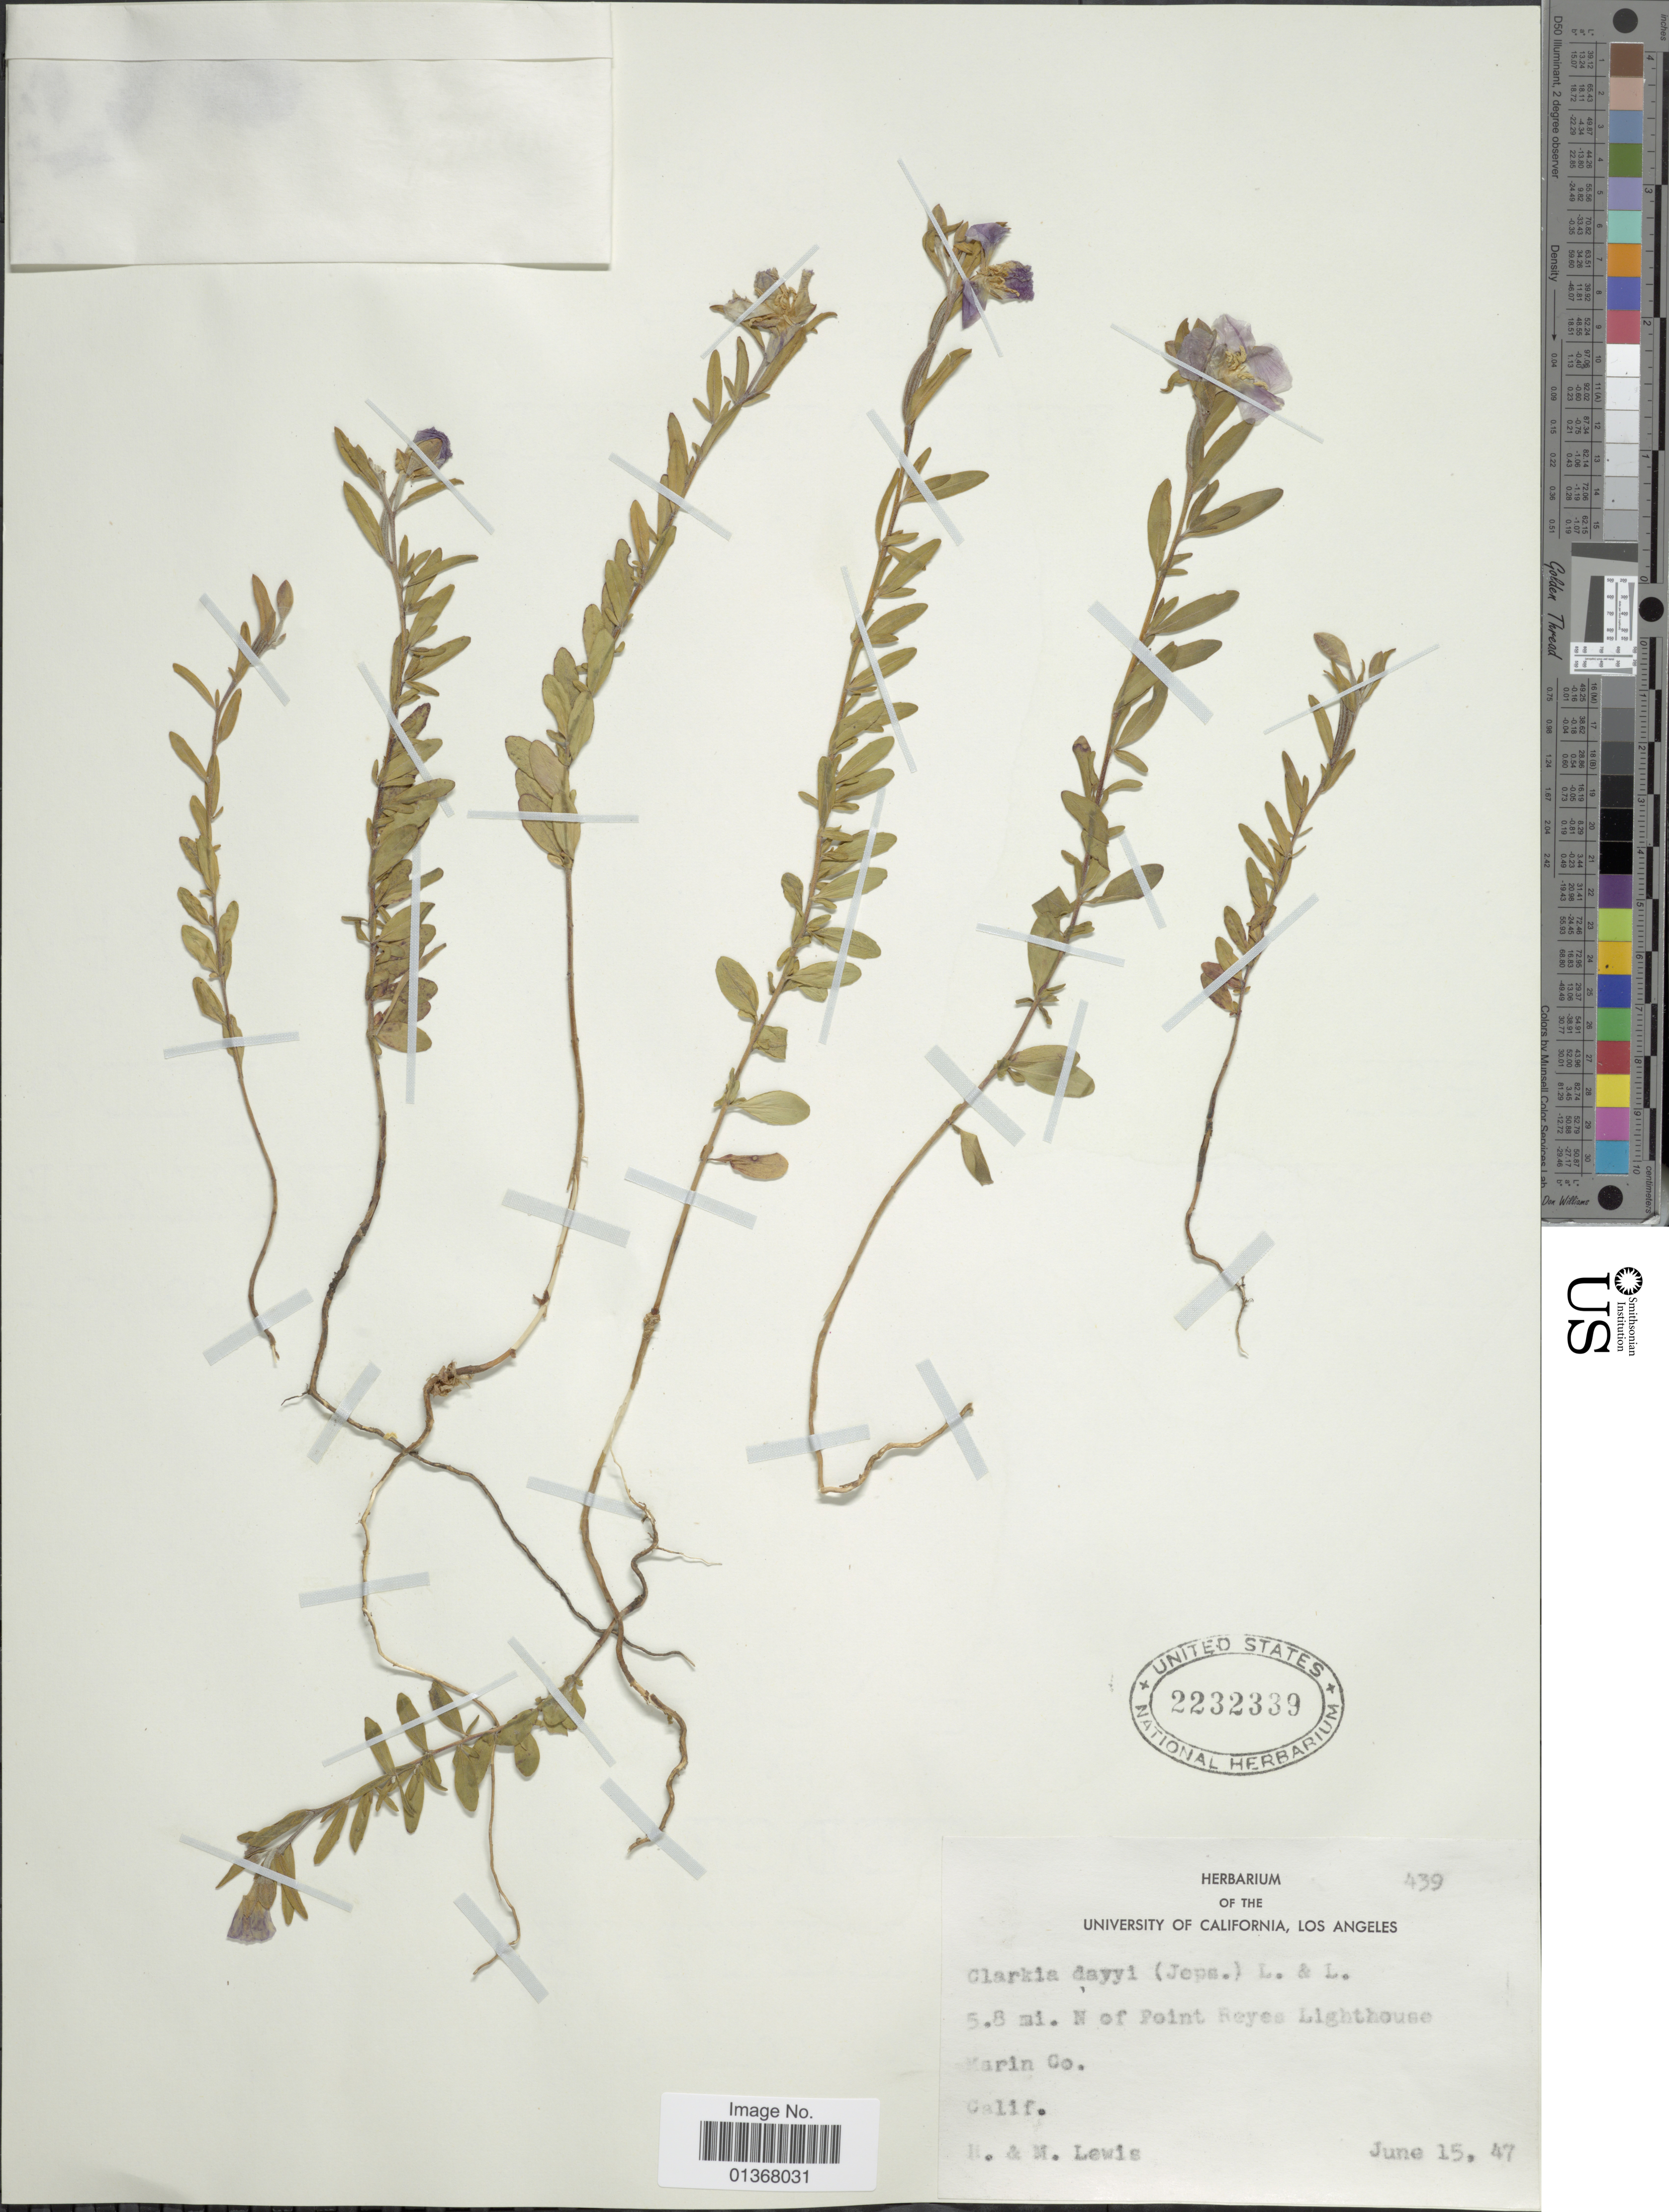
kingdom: Plantae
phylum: Tracheophyta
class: Magnoliopsida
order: Myrtales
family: Onagraceae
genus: Clarkia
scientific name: Clarkia davyi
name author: (Jeps.) F. H. Lewis & M.E. Lewis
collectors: H. Lewis & M. Lewis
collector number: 439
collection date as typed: Transcribed d/m/y: 15/6/47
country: United States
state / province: California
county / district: Marin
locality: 3.8 mi. N of Point Reyes Lighthouse, Marin Co.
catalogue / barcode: US 2232339